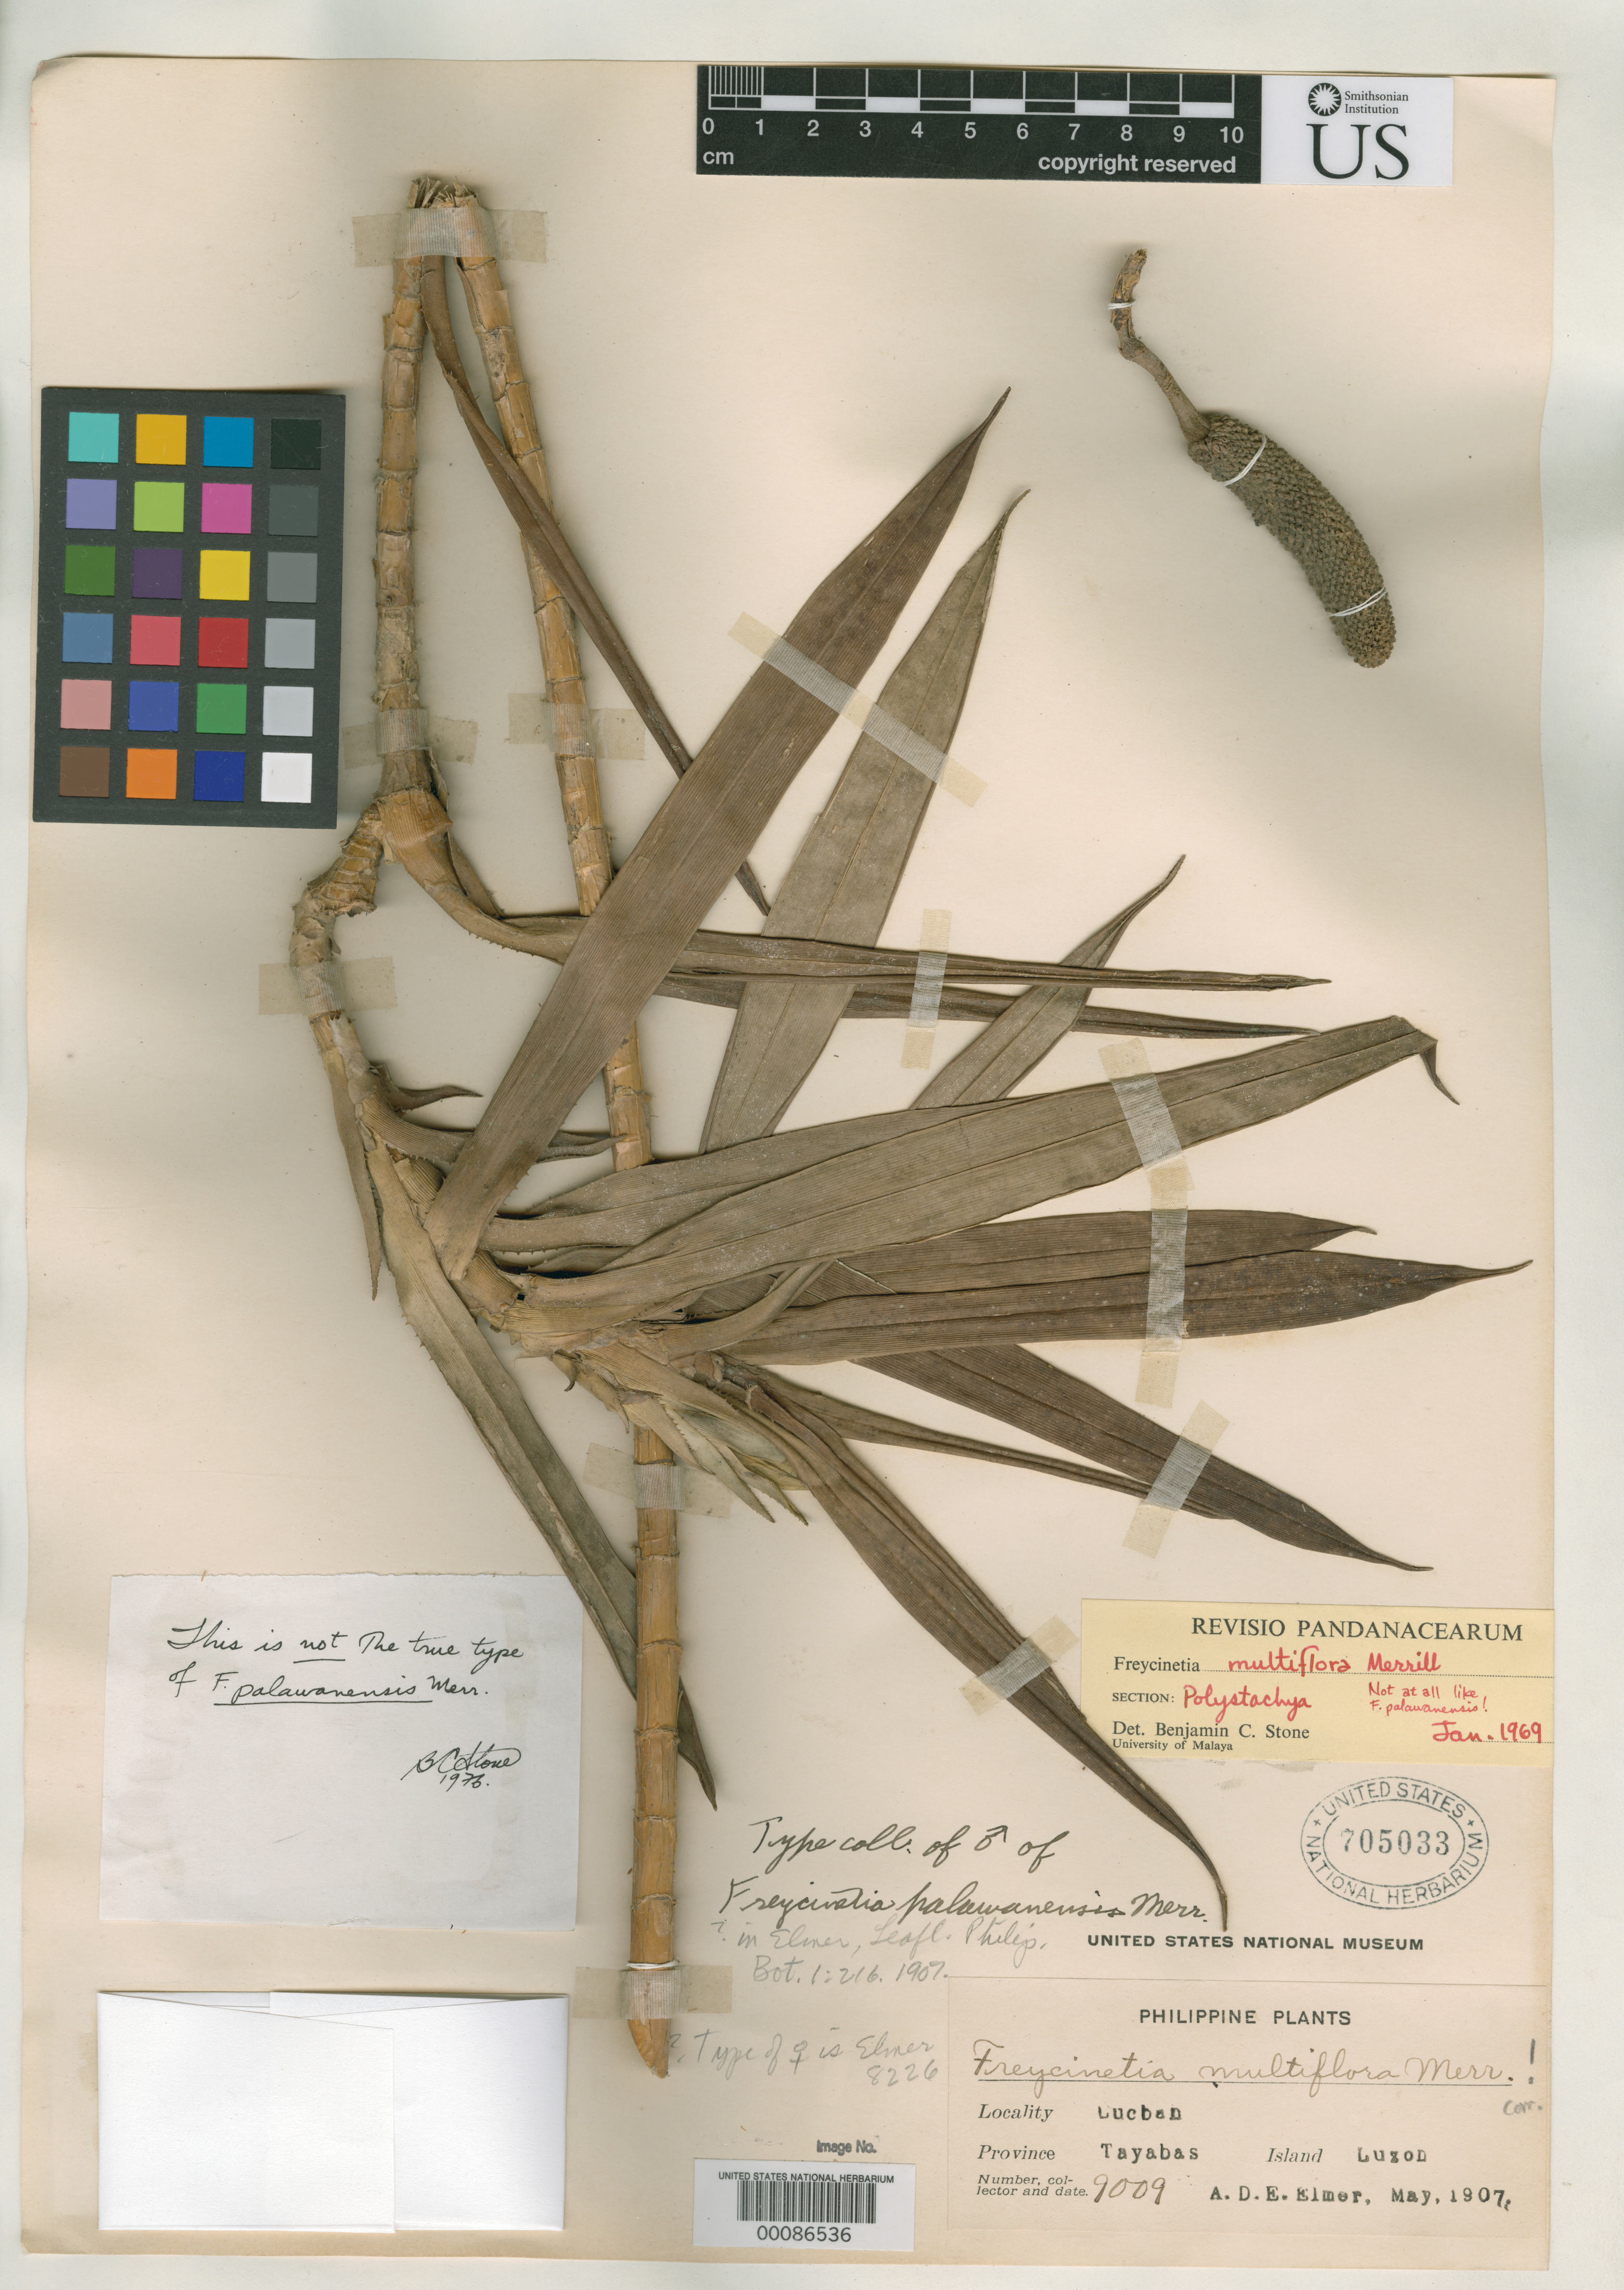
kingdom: Plantae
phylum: Tracheophyta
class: Liliopsida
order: Pandanales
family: Pandanaceae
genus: Freycinetia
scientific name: Freycinetia palawanensis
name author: Merr. ex Elmer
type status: Isosyntype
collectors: A. D. E. Elmer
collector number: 9009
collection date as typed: May 1907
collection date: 1907-05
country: Philippines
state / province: Calabarzon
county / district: Quezon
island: Luzon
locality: Lucban, Mt. Banahao.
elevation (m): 700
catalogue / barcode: US 705033